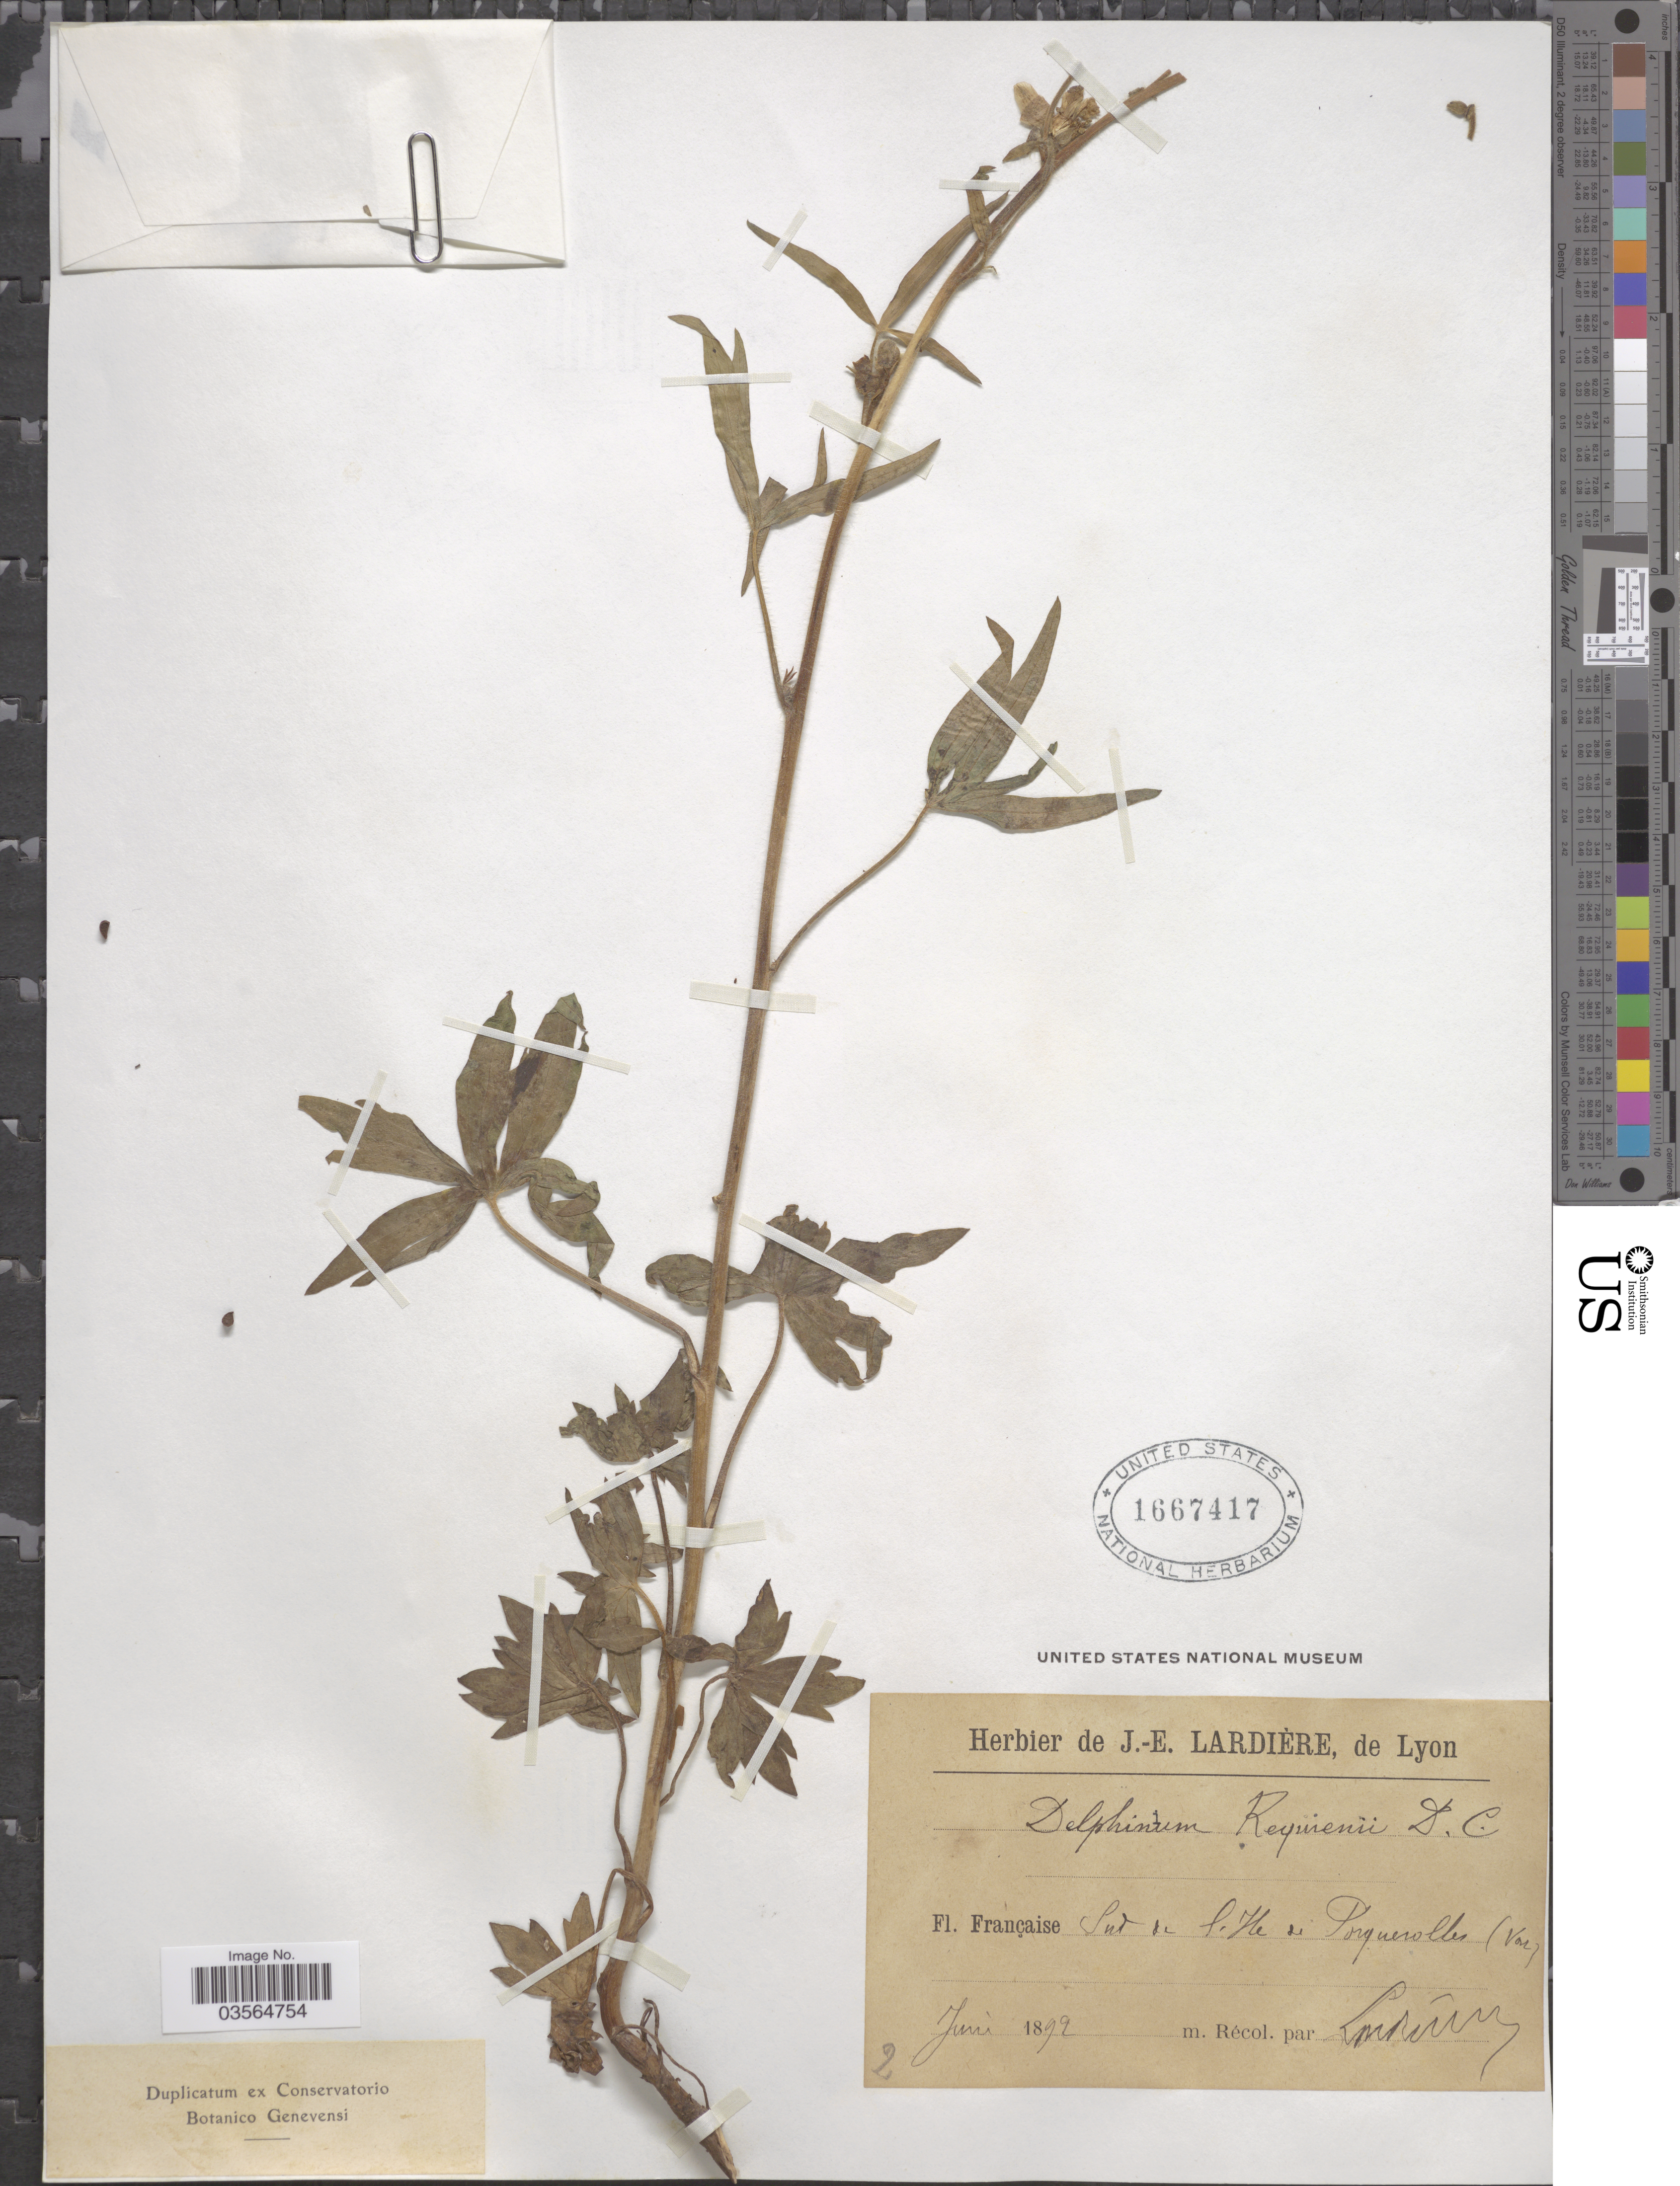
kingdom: Plantae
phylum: Tracheophyta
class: Magnoliopsida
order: Ranunculales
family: Ranunculaceae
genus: Delphinium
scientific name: Delphinium requienii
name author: DC.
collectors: J. Lardière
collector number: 2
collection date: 1892-06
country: France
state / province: Provence-Alpes-Côte d'Azur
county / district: Var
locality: Sud de Sihe [interpreted] di Porquerolles (Var).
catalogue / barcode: US 1667417